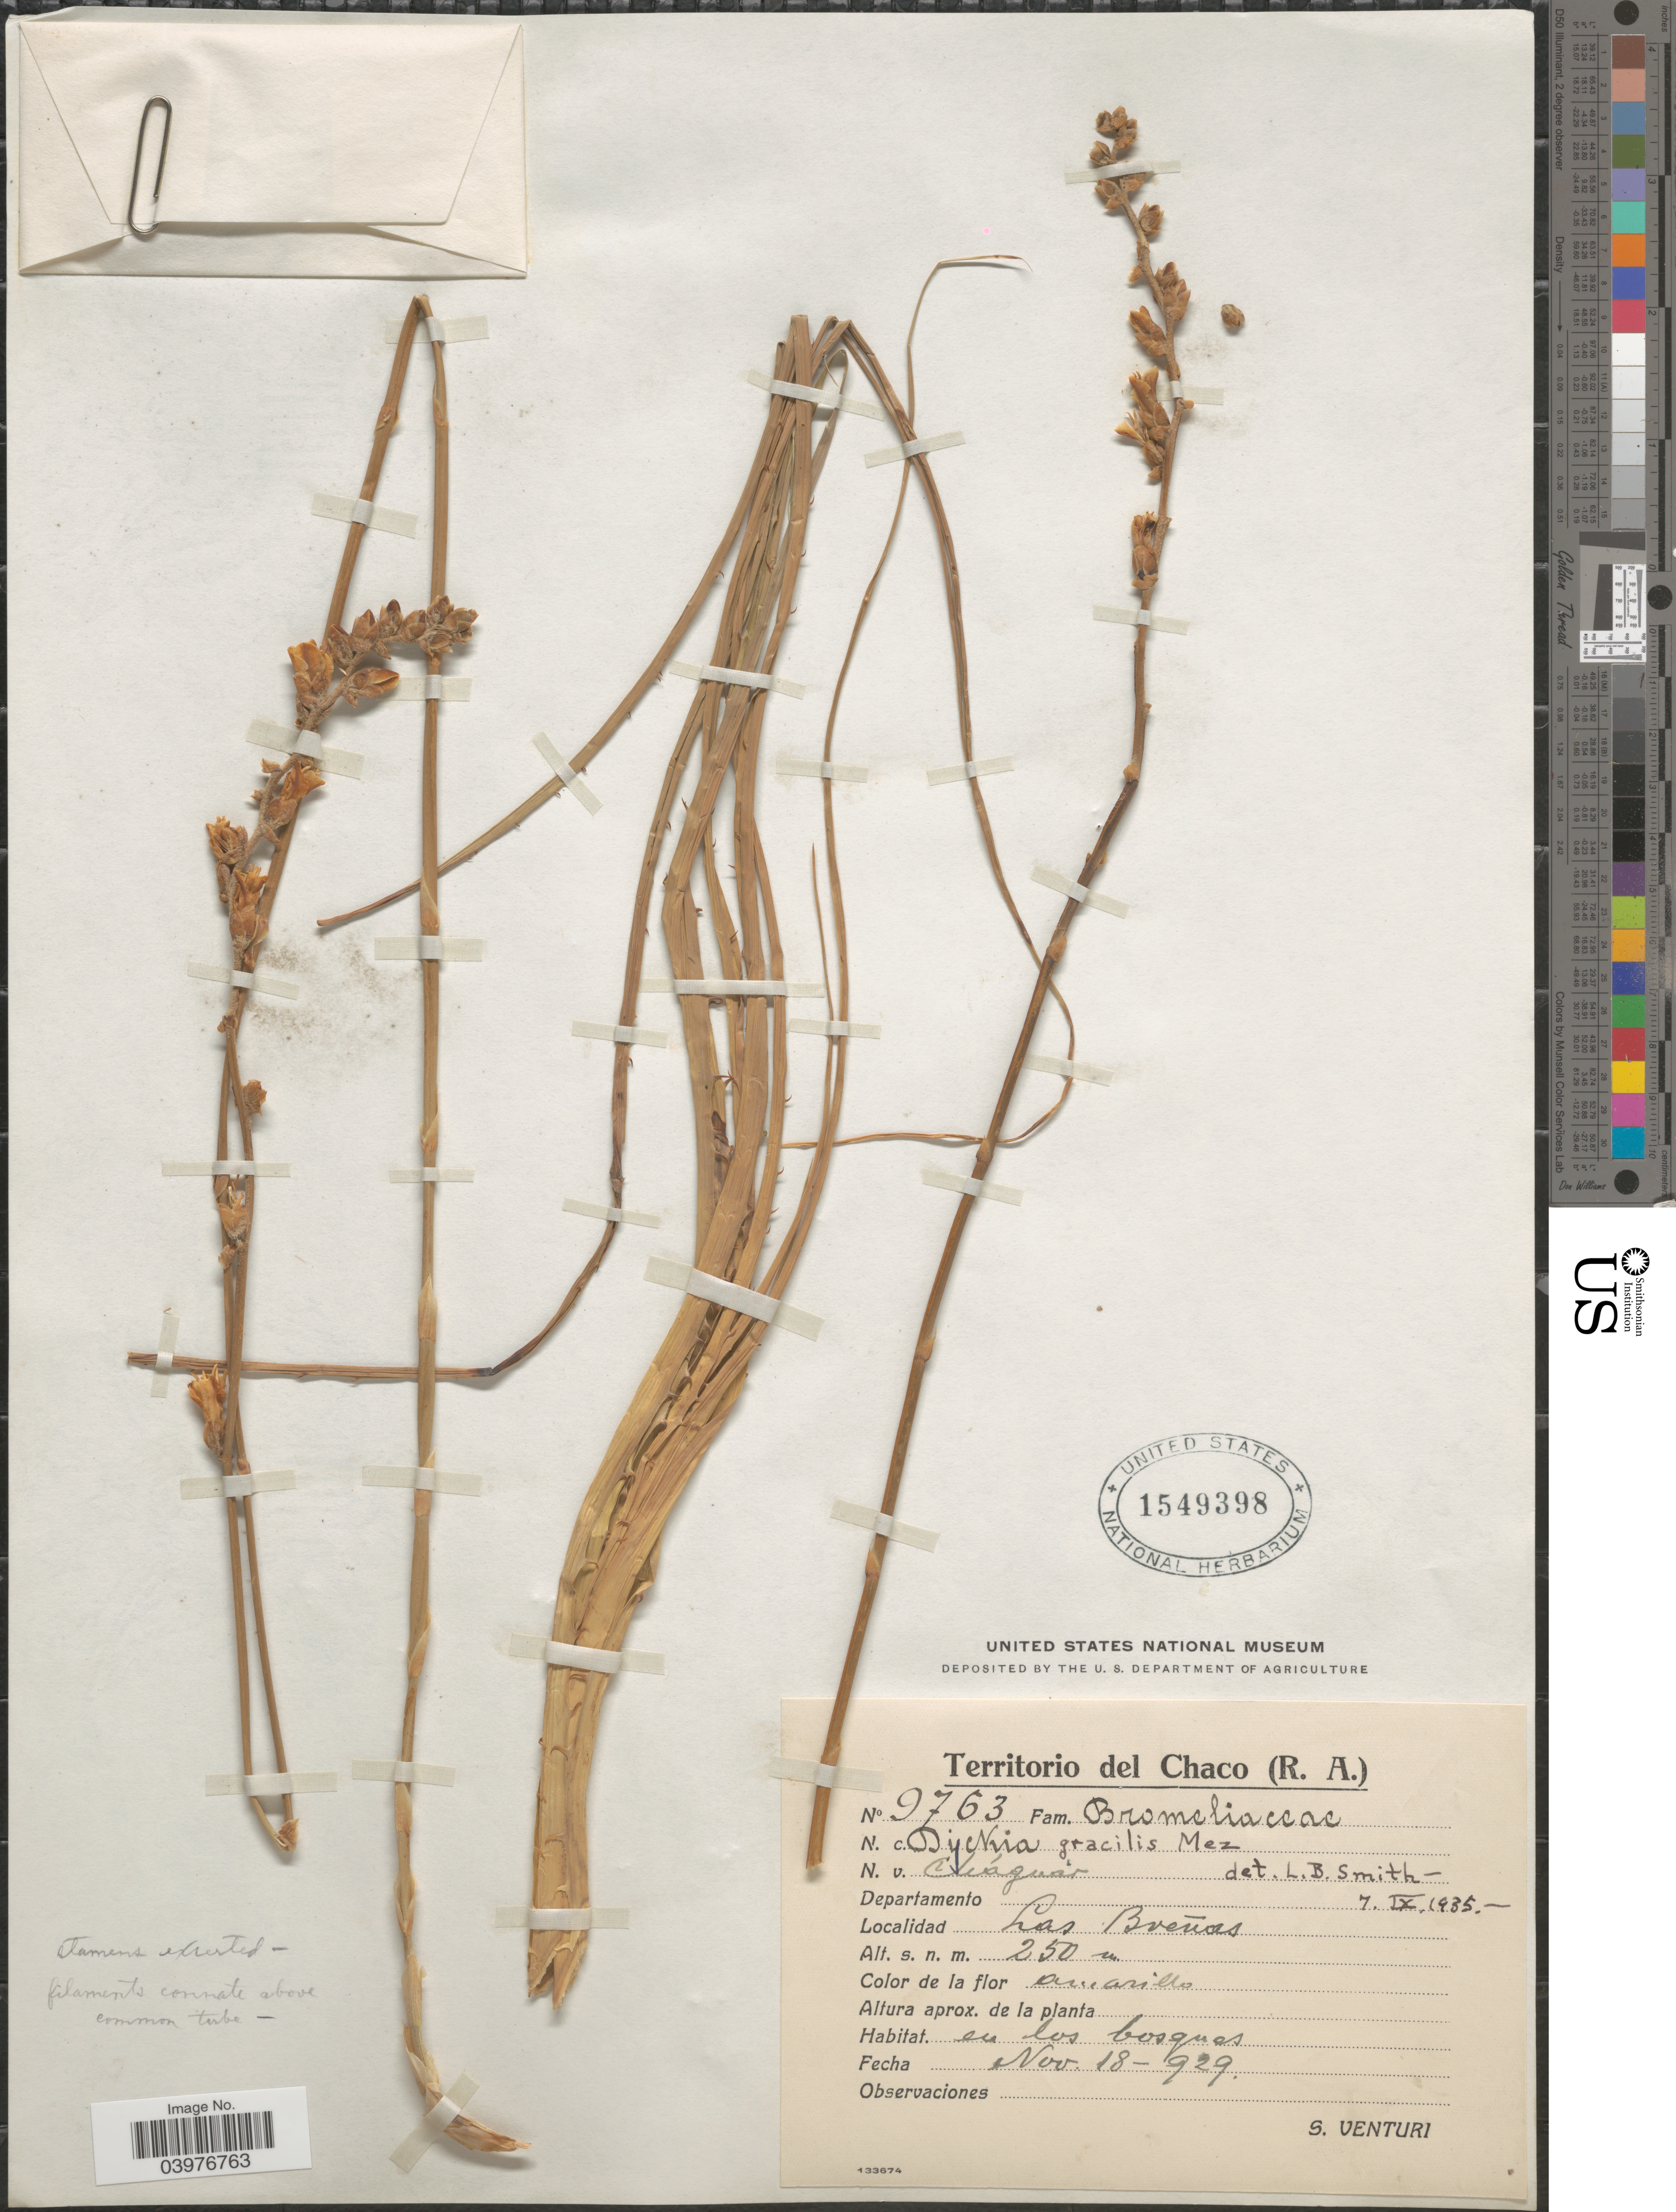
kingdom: Plantae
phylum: Tracheophyta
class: Liliopsida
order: Poales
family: Bromeliaceae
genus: Dyckia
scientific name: Dyckia gracilis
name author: Mez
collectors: S. Venturi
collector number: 9763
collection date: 1929-11-18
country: Argentina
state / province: Chaco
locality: Territorio del Chaco. Las Bueñas.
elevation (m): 250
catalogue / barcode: US 1549398